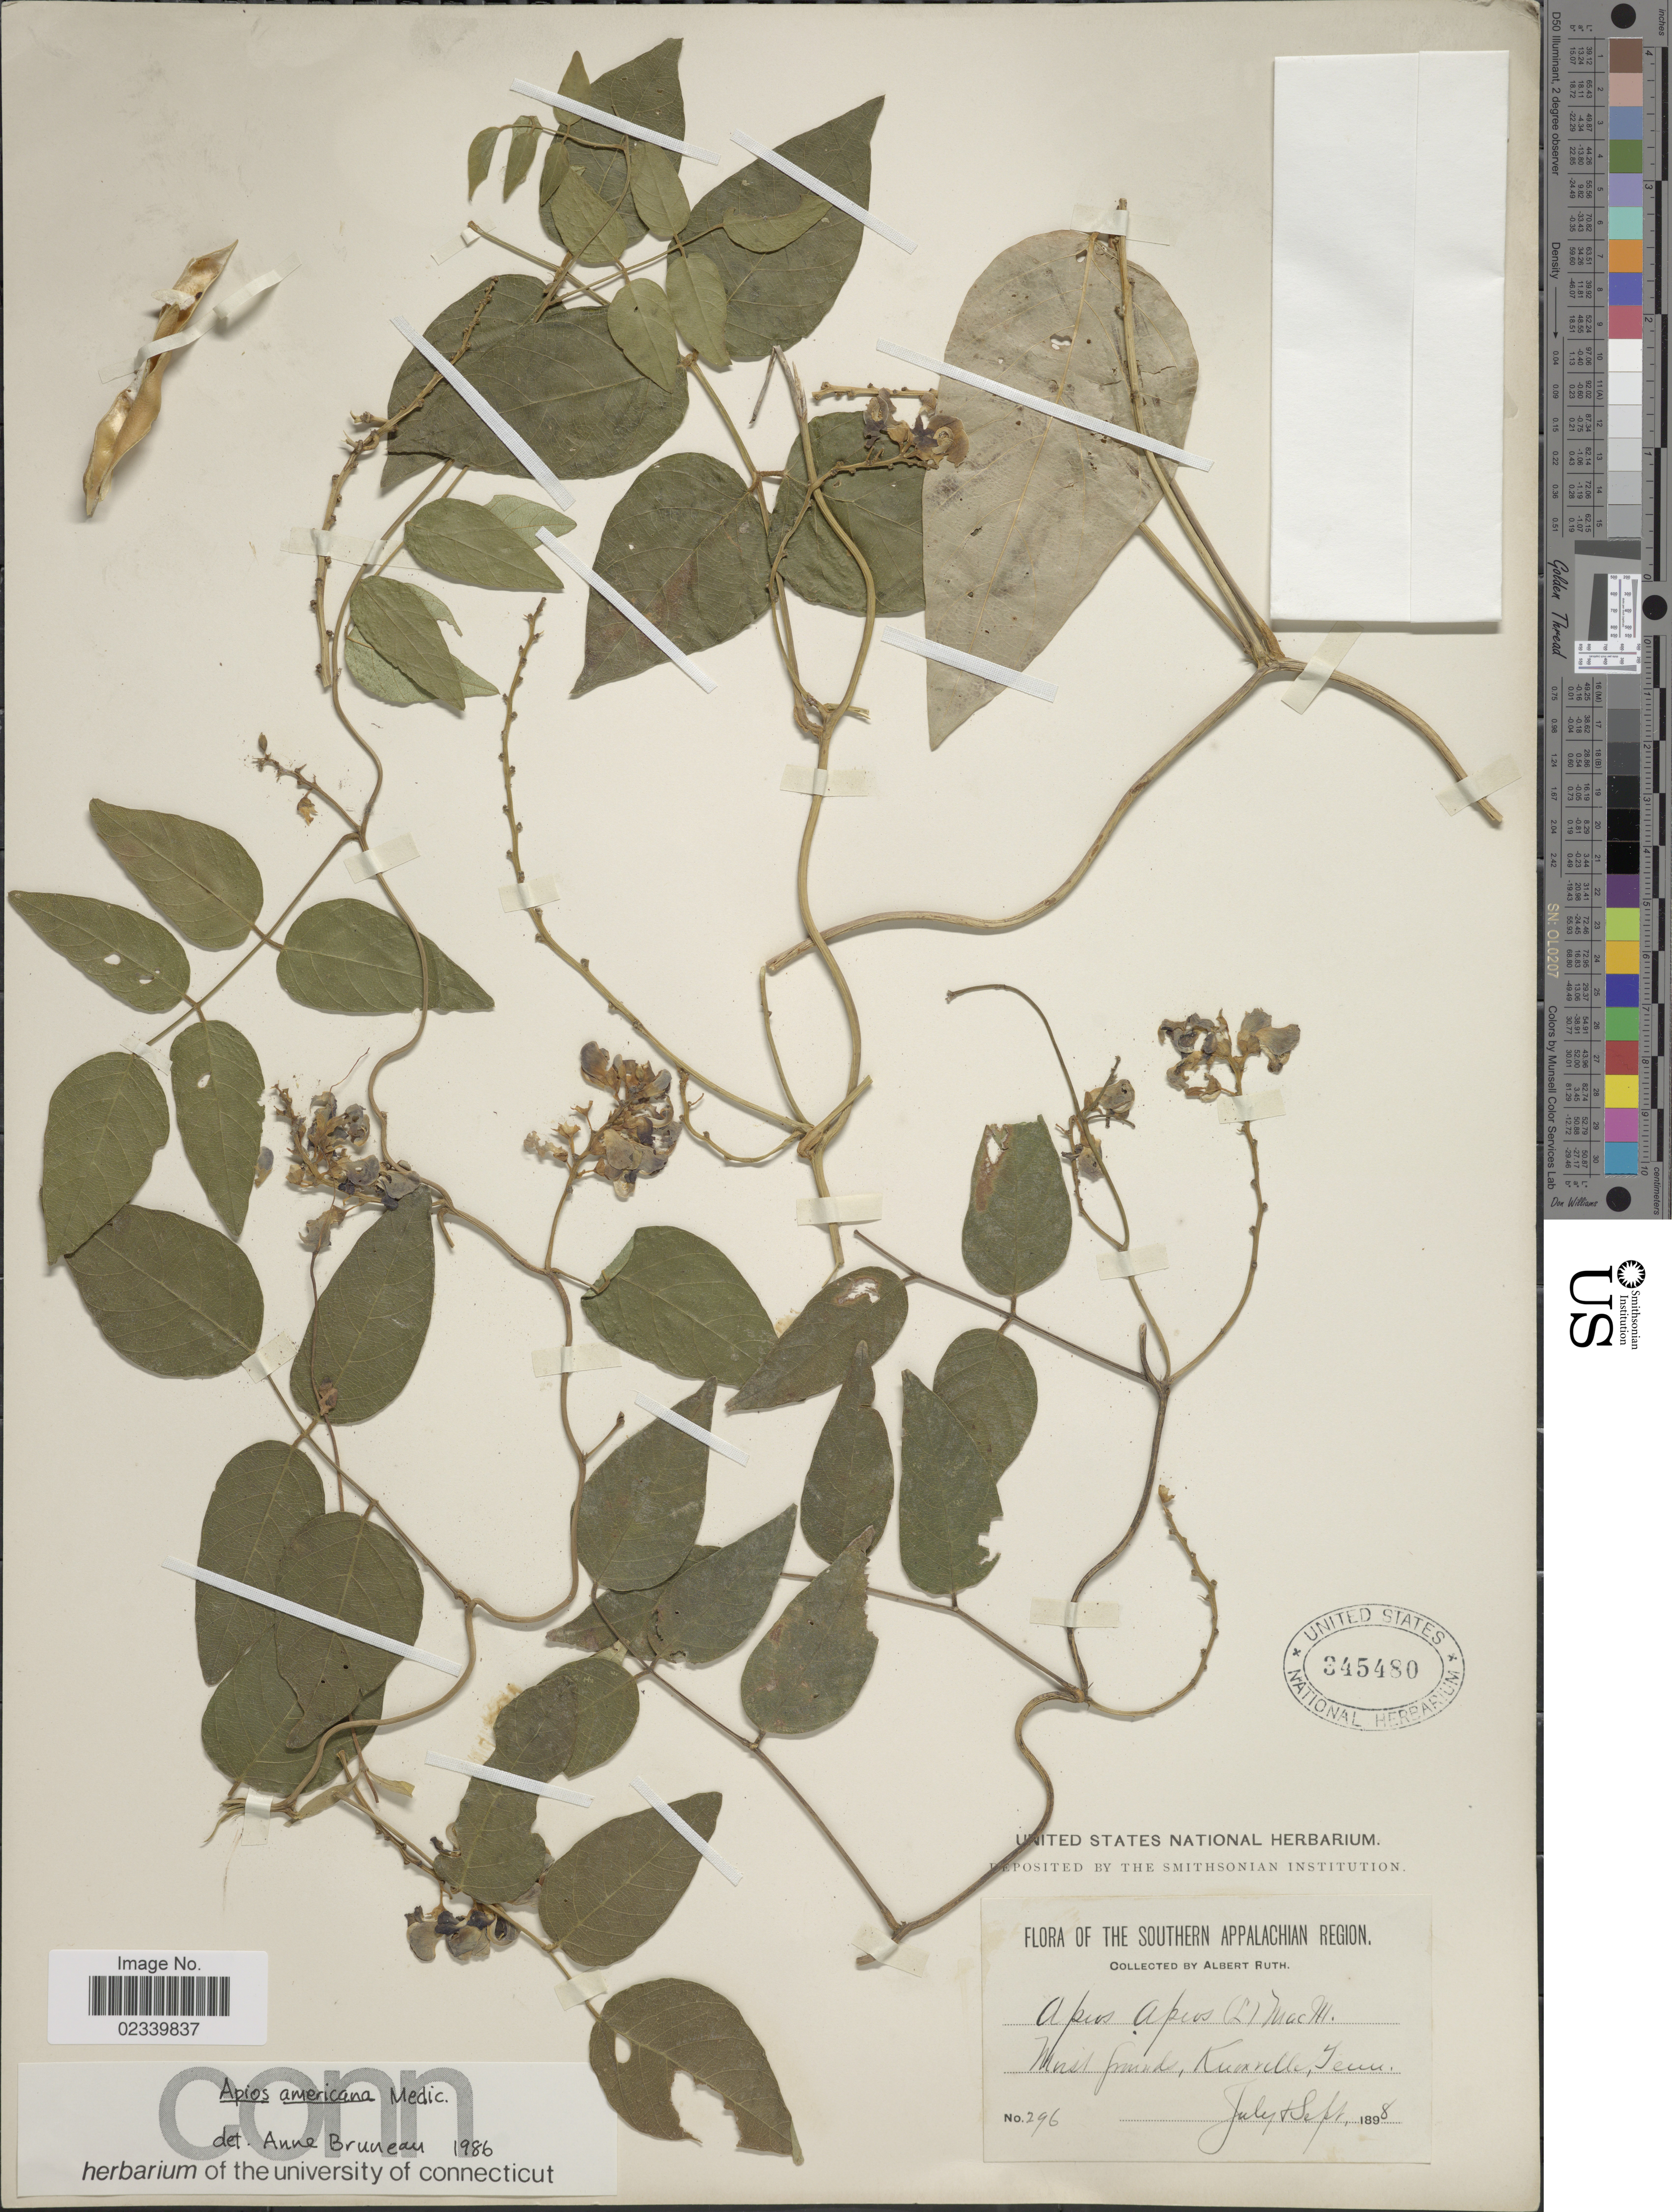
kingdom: Plantae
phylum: Tracheophyta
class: Magnoliopsida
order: Fabales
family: Fabaceae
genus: Apios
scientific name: Apios americana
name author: Medik.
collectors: A. Ruth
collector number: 296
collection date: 1898-07/1898-09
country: United States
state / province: Tennessee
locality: Moist ground, Knoxville, Tenn. Southern Appalachan region.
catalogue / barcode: US 345480